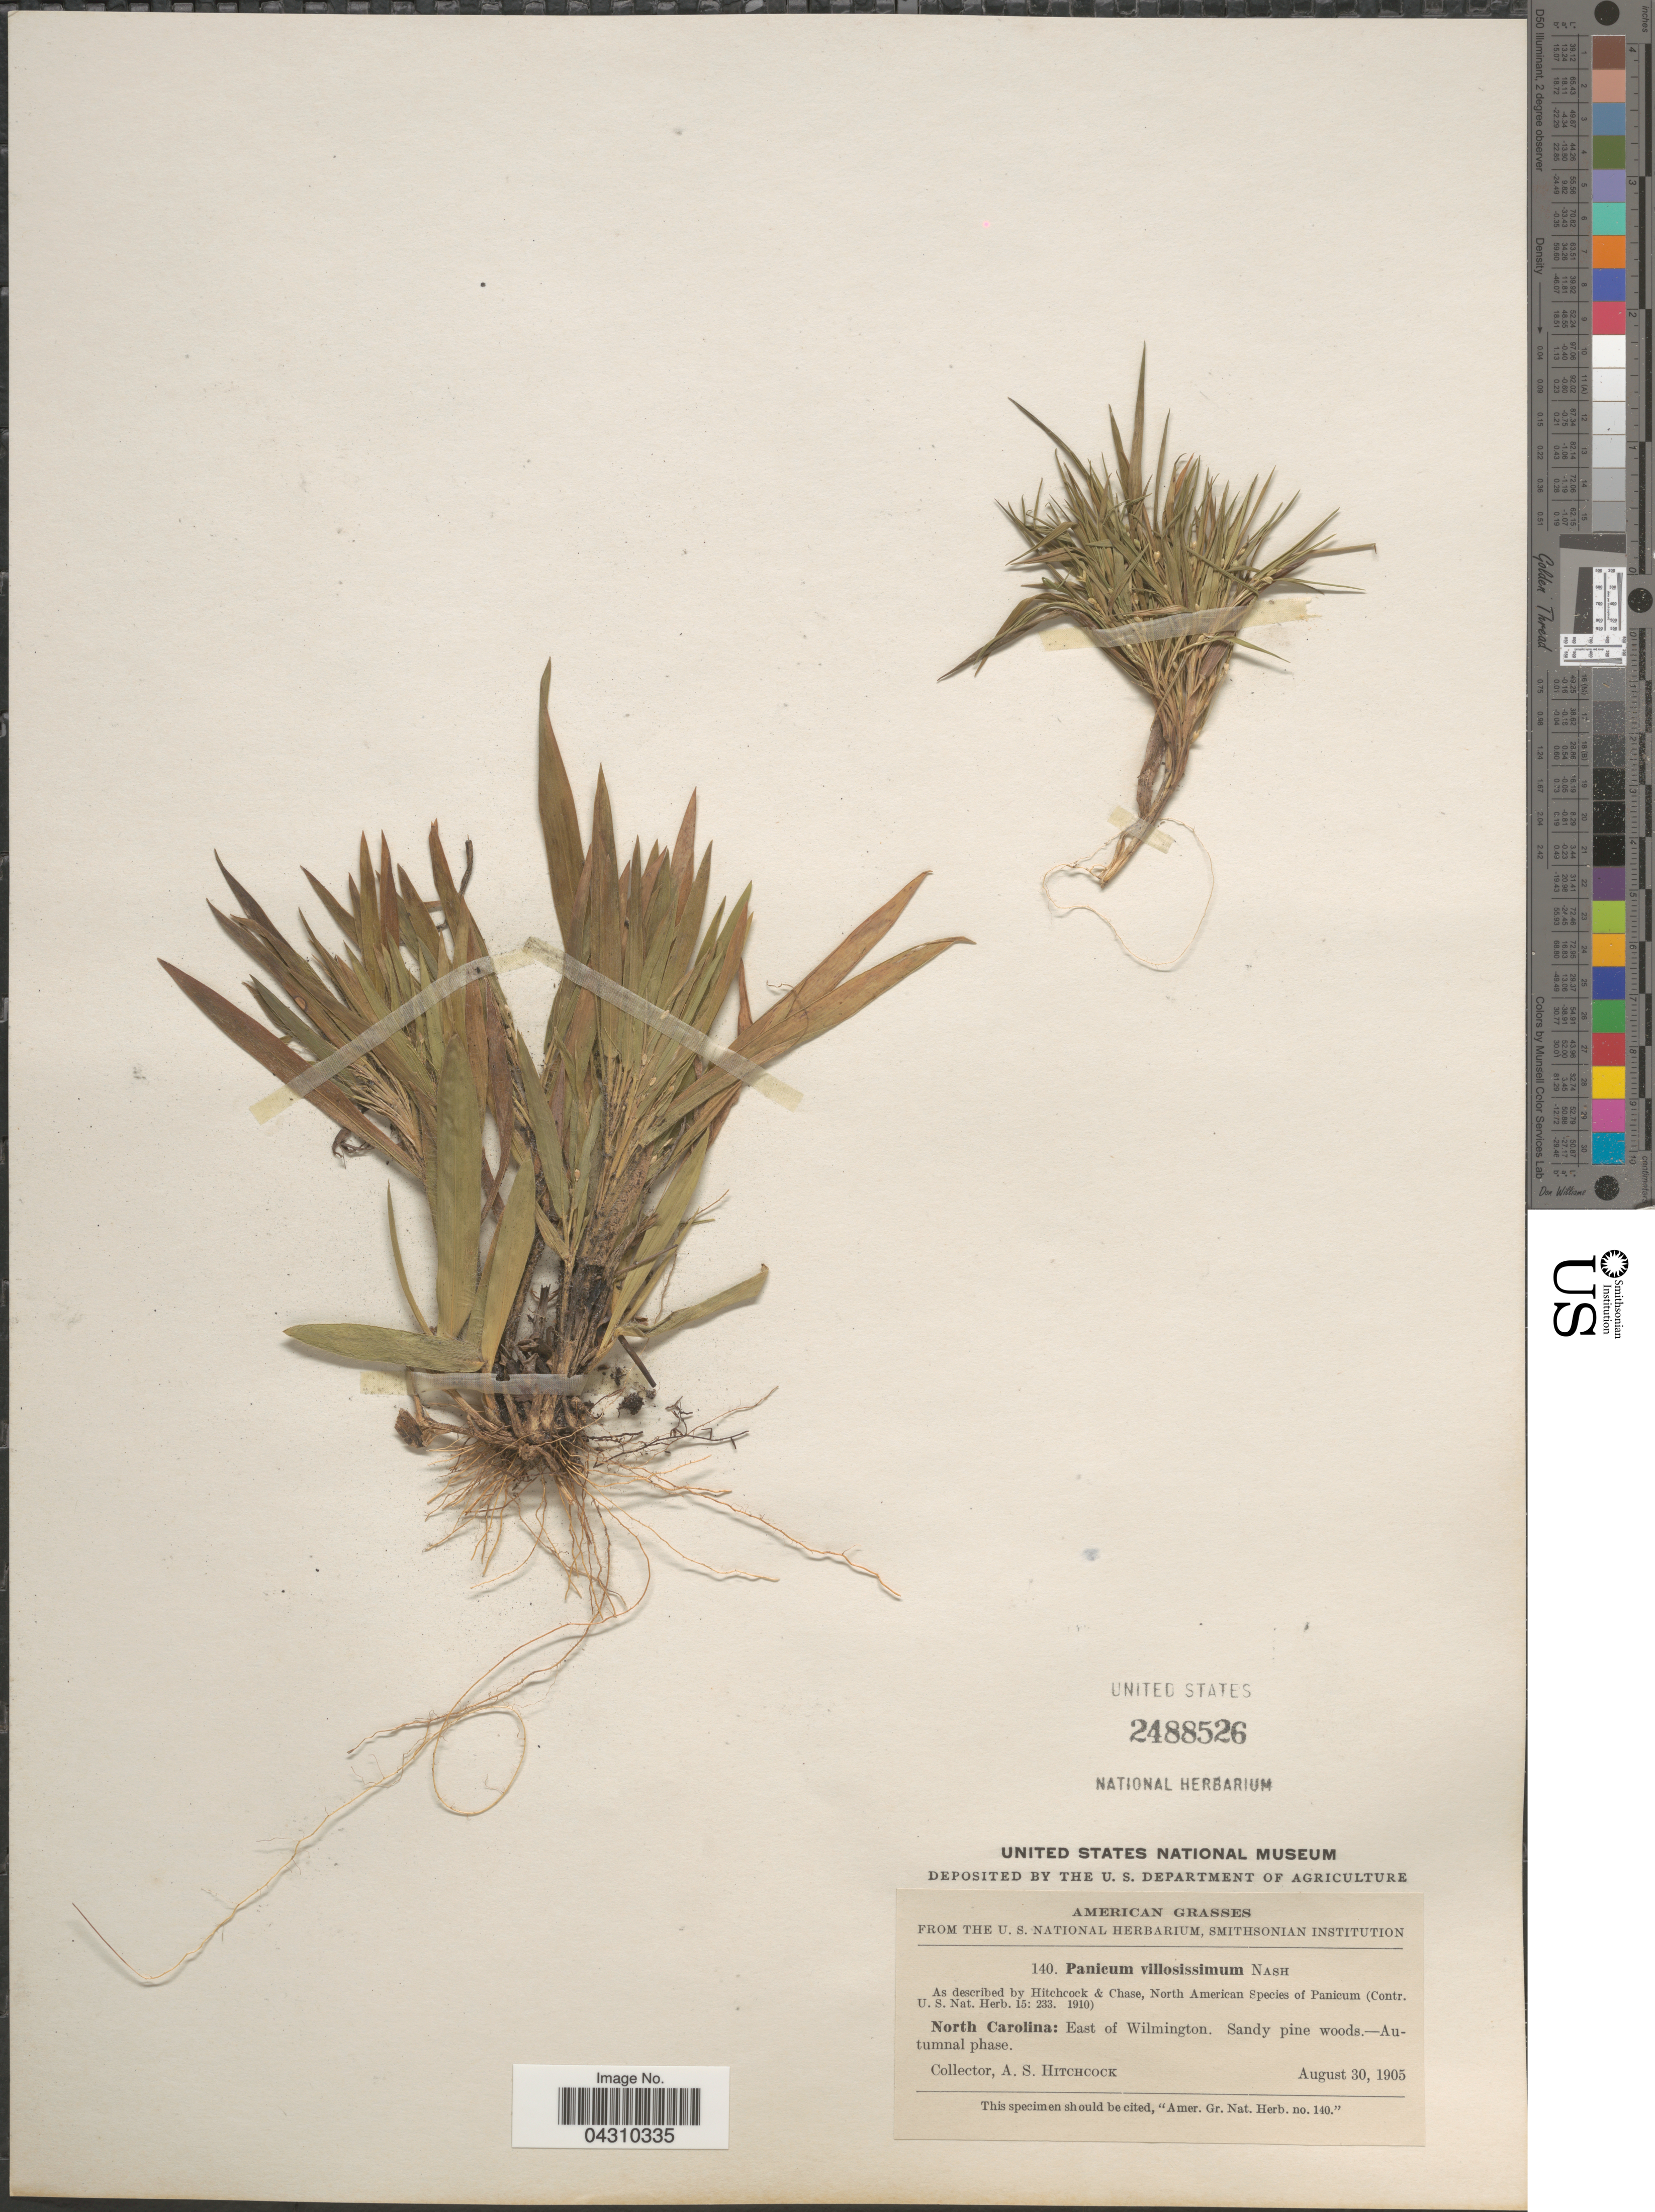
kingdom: Plantae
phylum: Tracheophyta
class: Liliopsida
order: Poales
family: Poaceae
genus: Dichanthelium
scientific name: Dichanthelium acuminatum var. acuminatum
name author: (Sw.) Gould & C.A. Clark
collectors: A. S. Hitchcock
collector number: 140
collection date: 1905-08-30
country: United States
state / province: North Carolina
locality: East of Wilmington. Sandy pine woods.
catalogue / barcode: US 2488526